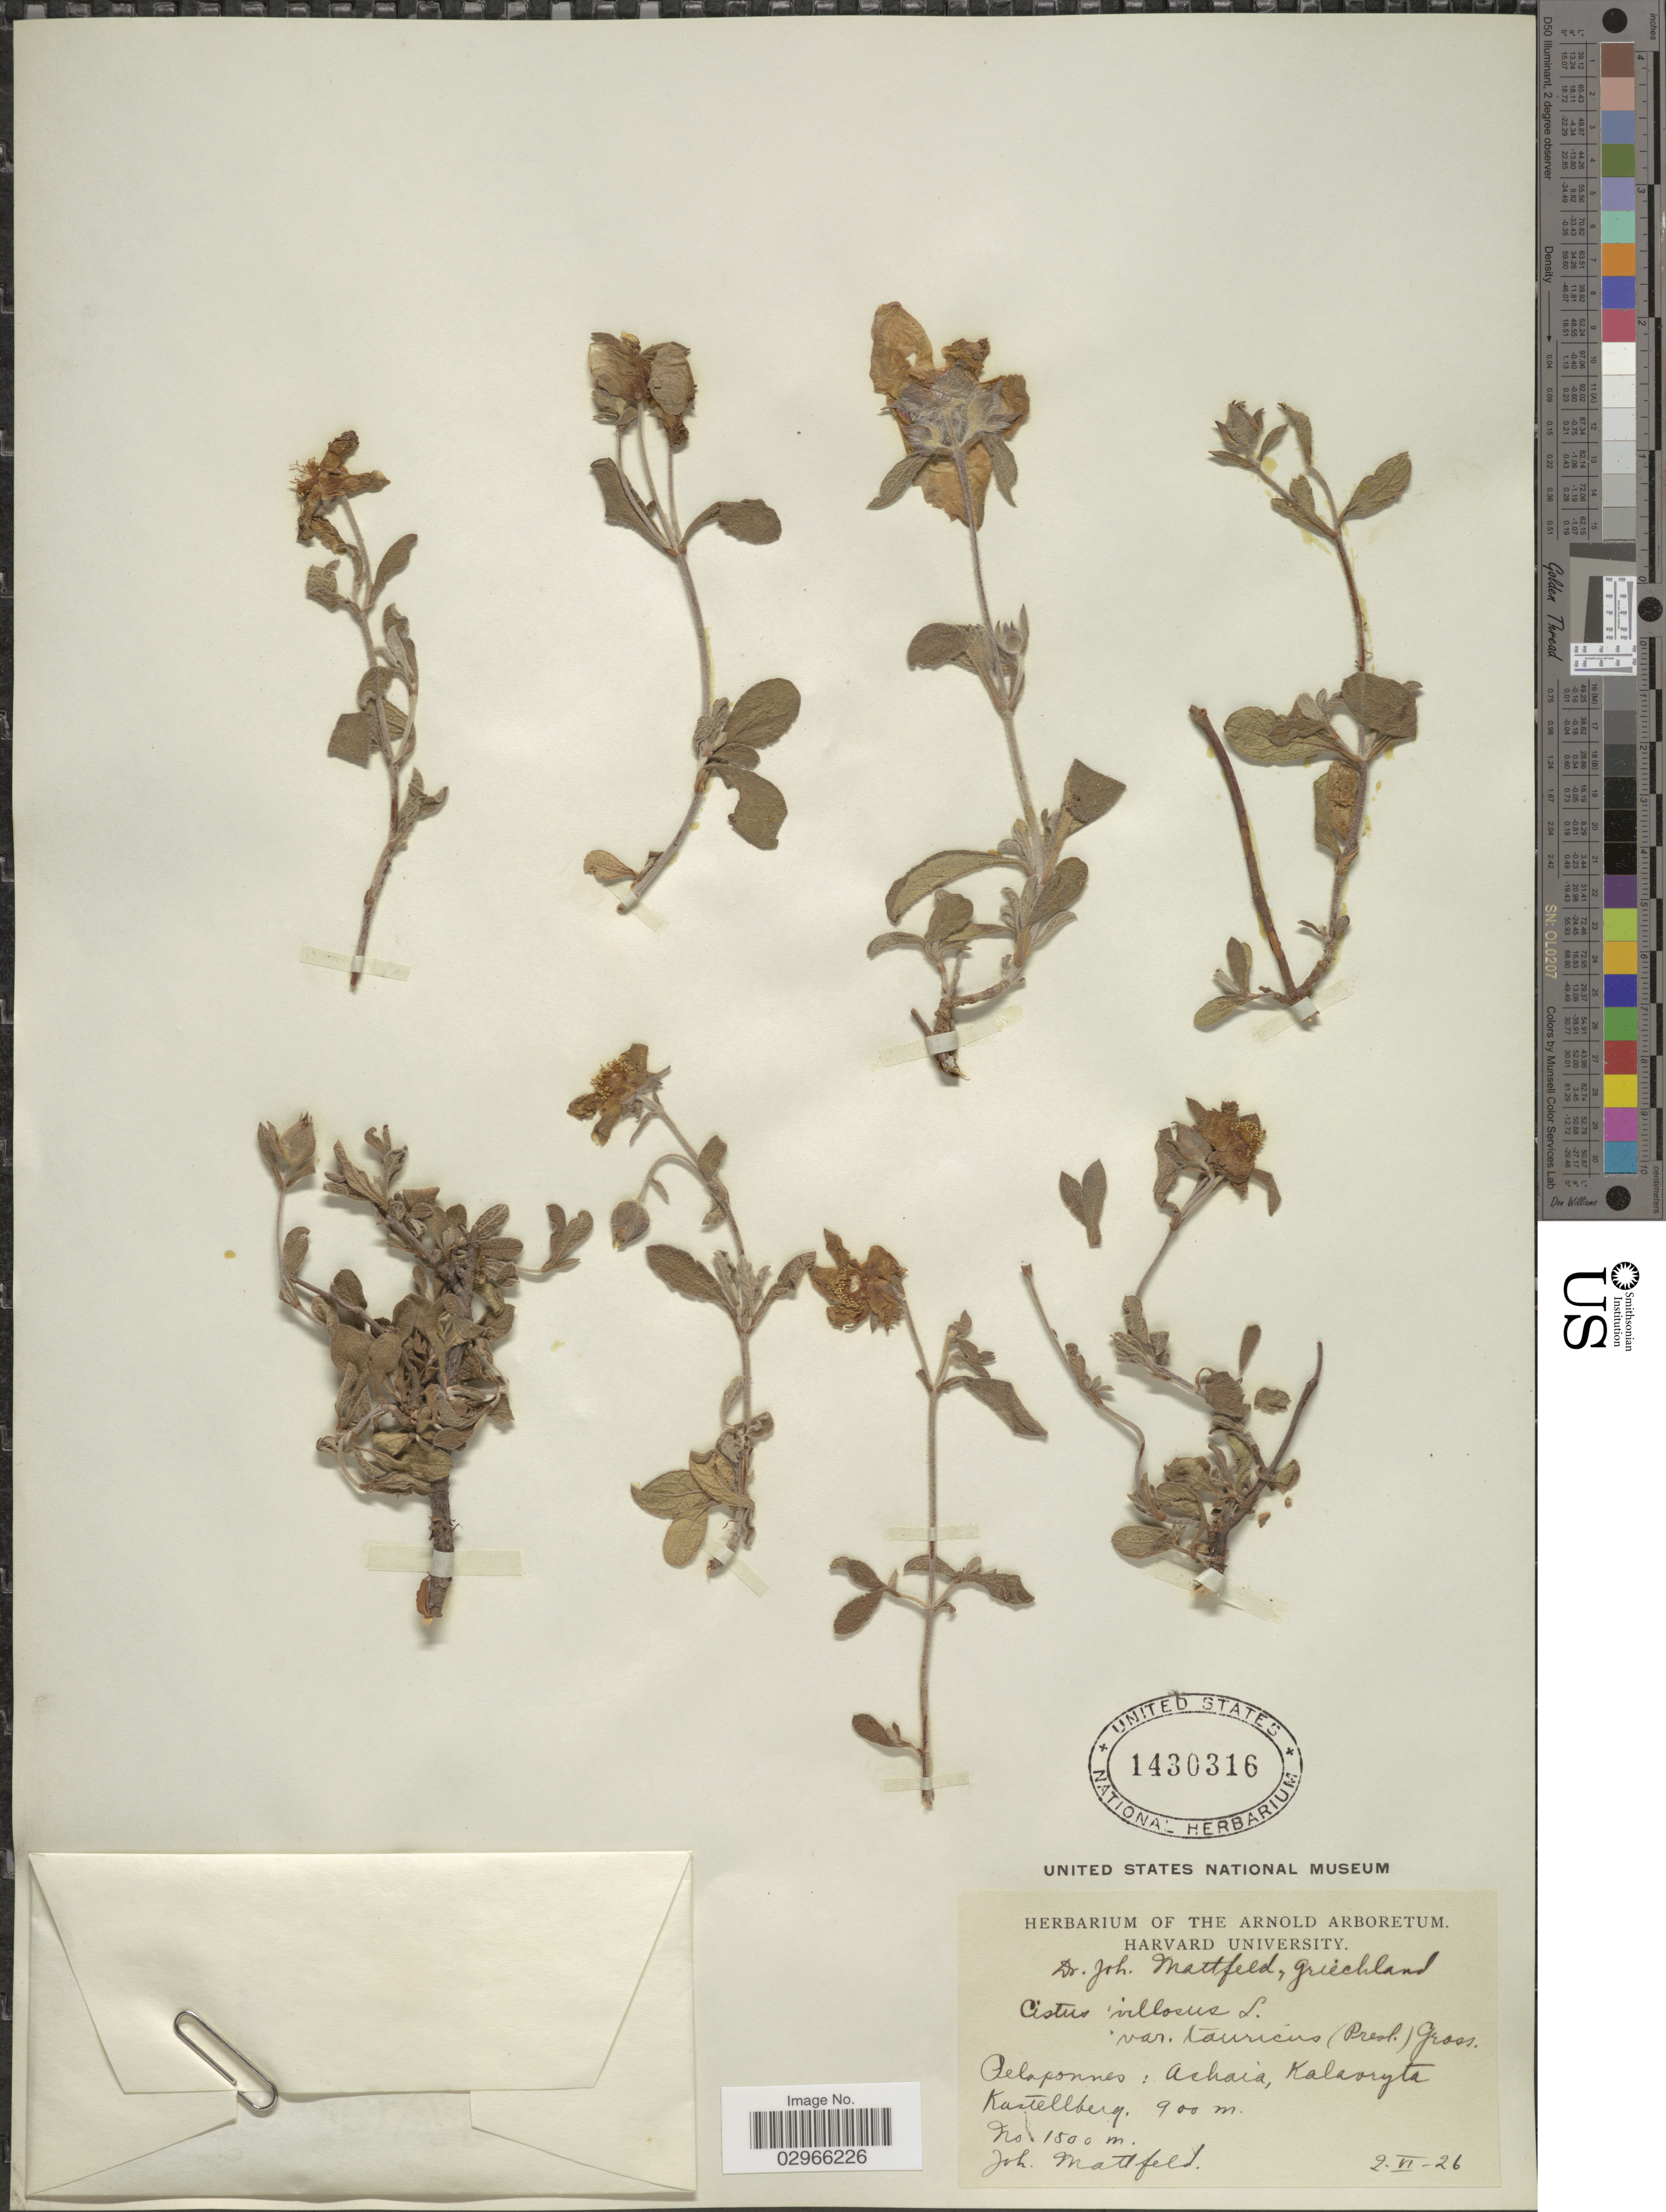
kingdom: Plantae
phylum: Tracheophyta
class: Magnoliopsida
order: Malvales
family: Cistaceae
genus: Cistus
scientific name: Cistus villosus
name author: L.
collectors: J. Mattfeld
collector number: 1500 m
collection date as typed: Transcribed d/m/y: 2/6/26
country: Greece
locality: Pelaponnes; Ashaia, Kalaoryta Kastellberg.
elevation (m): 900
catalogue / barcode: US 1430316